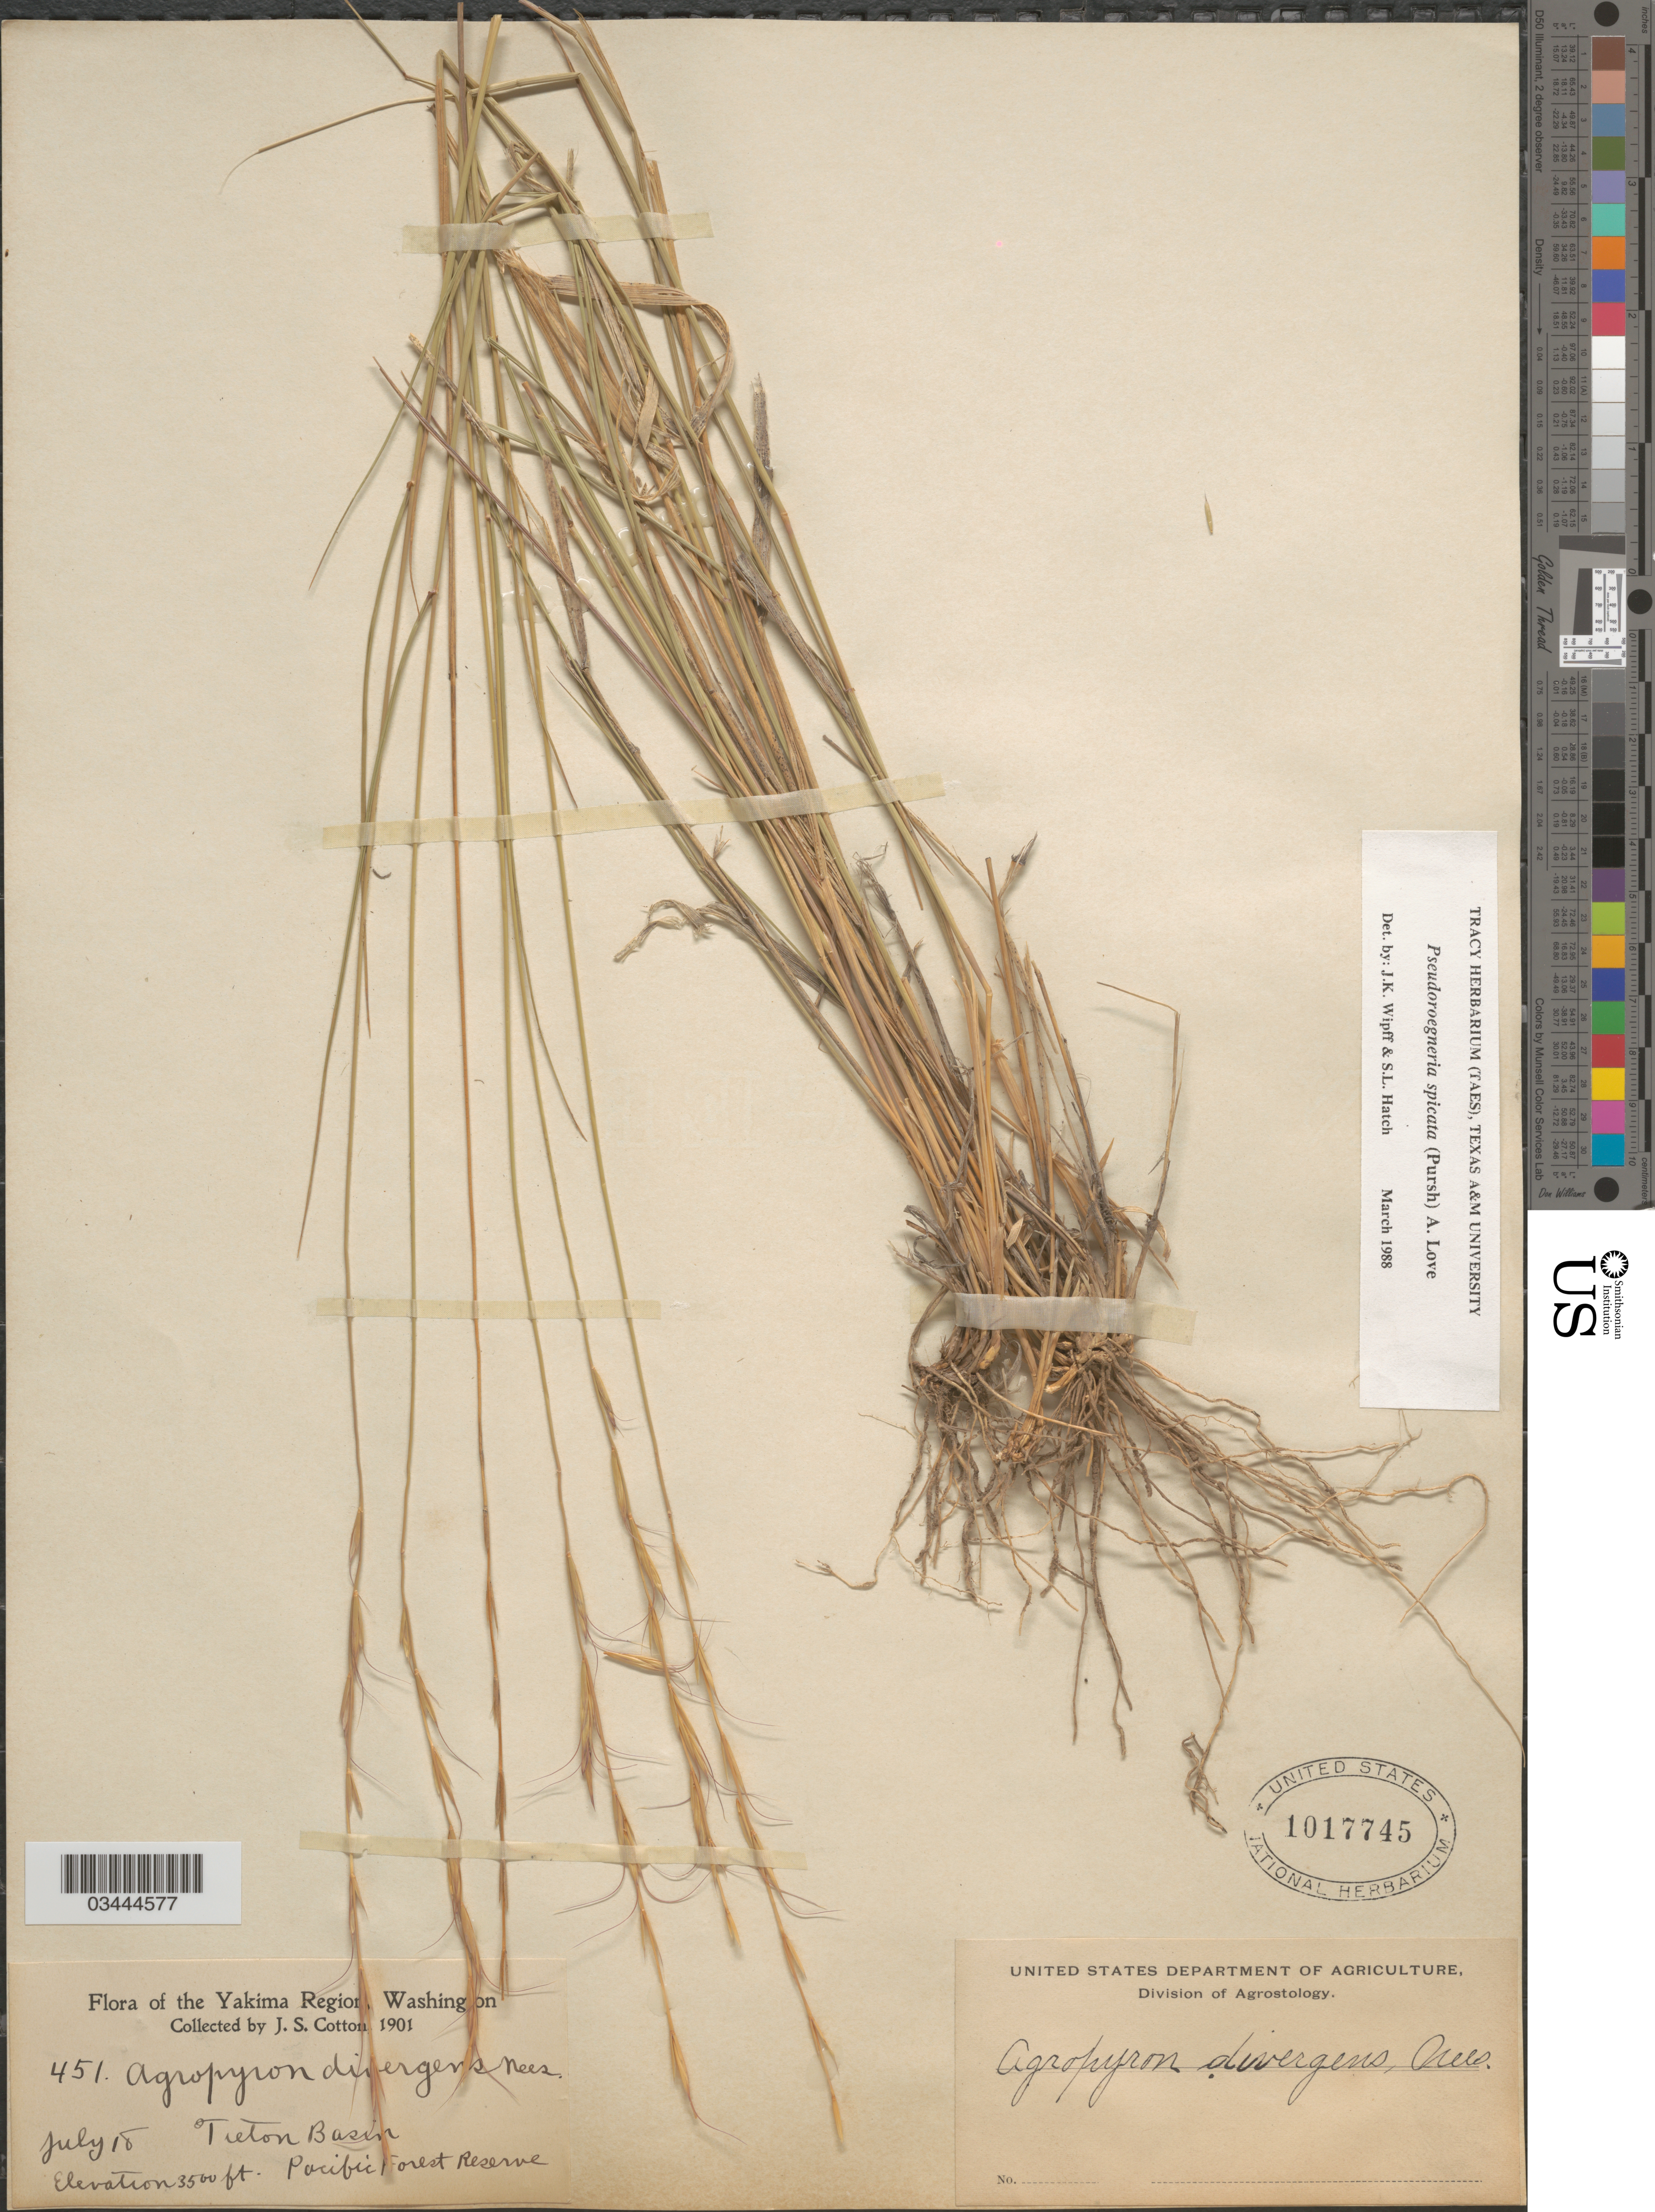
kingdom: Plantae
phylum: Tracheophyta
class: Liliopsida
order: Poales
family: Poaceae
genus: Pseudoroegneria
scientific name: Pseudoroegneria spicata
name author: (Pursh) Á. Löve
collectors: J. S. Cotton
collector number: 451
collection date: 1901-07-18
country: United States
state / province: Washington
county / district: Yakima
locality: The Yakima Region. Tieton Basin. Pacific Forest Reserve.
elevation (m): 1067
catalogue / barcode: US 1017745